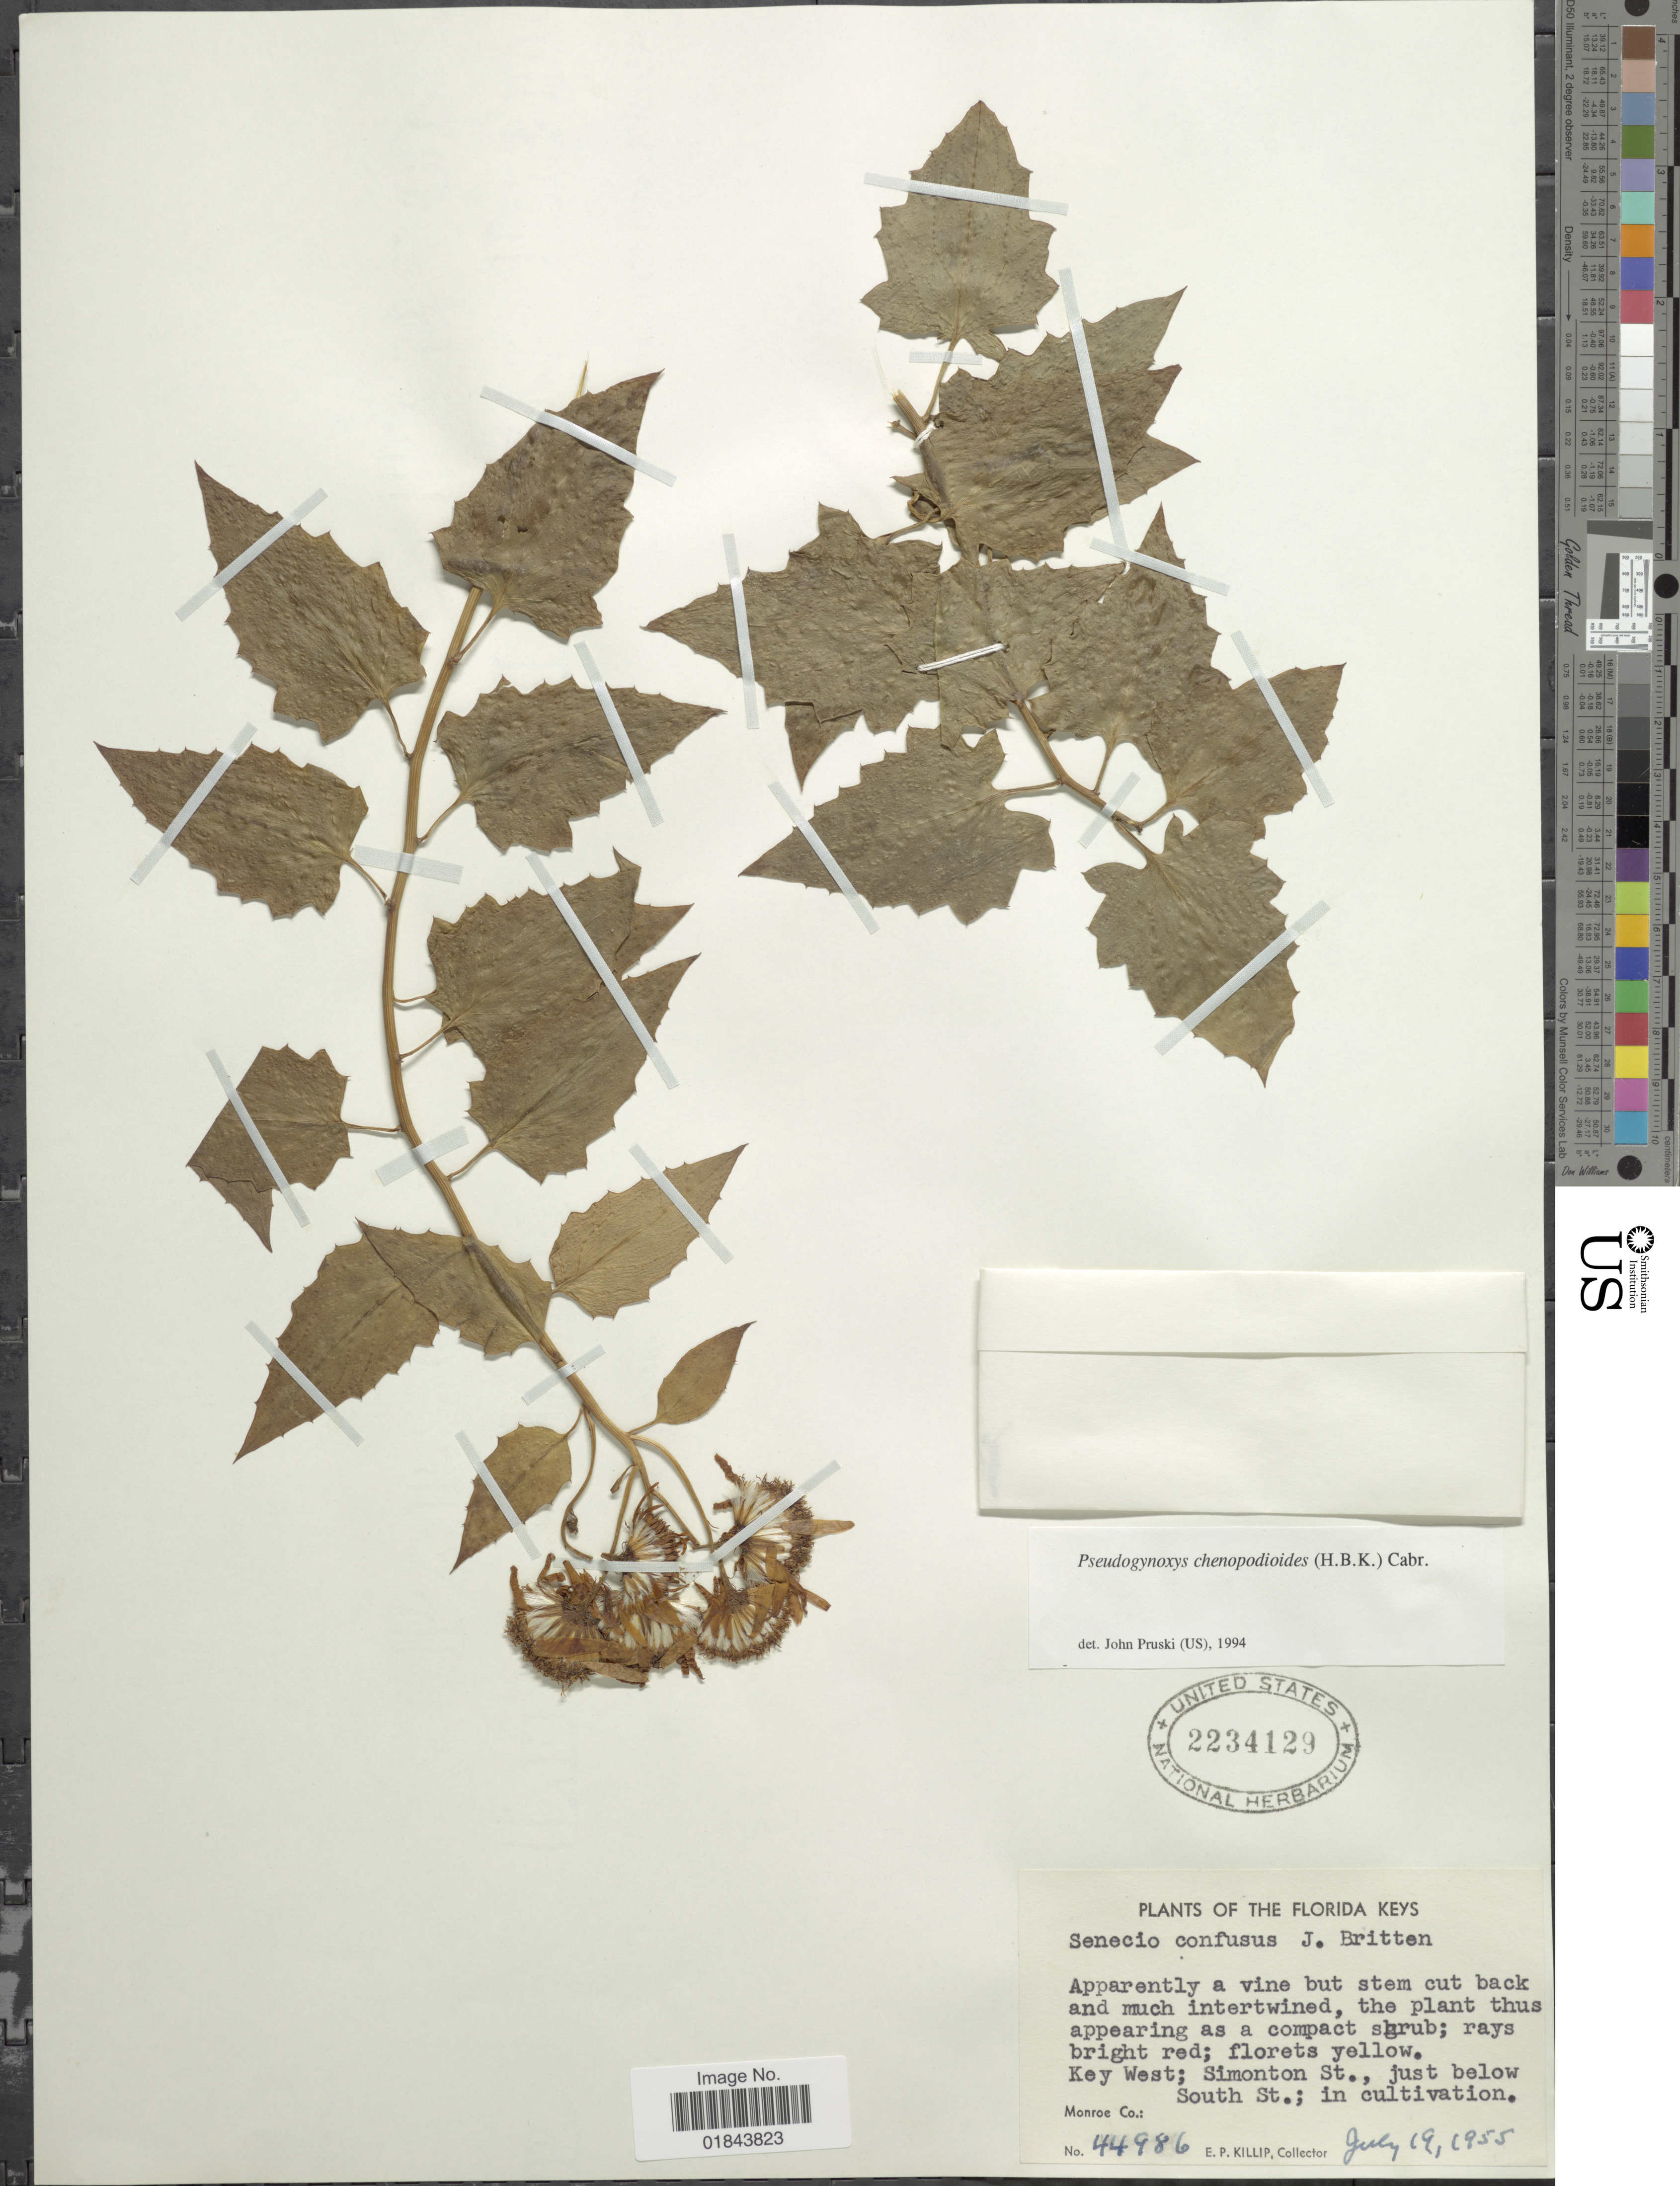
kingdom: Plantae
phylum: Tracheophyta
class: Magnoliopsida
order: Asterales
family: Asteraceae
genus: Pseudogynoxys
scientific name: Pseudogynoxys chenopodioides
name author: (Kunth) Cabrera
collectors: E. P. Killip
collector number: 44986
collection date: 1955-07-19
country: United States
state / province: Florida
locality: Florida Keys. Key West; Simonton St., just below South St.; in cultivation. Monroe Co.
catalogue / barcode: US 2234129